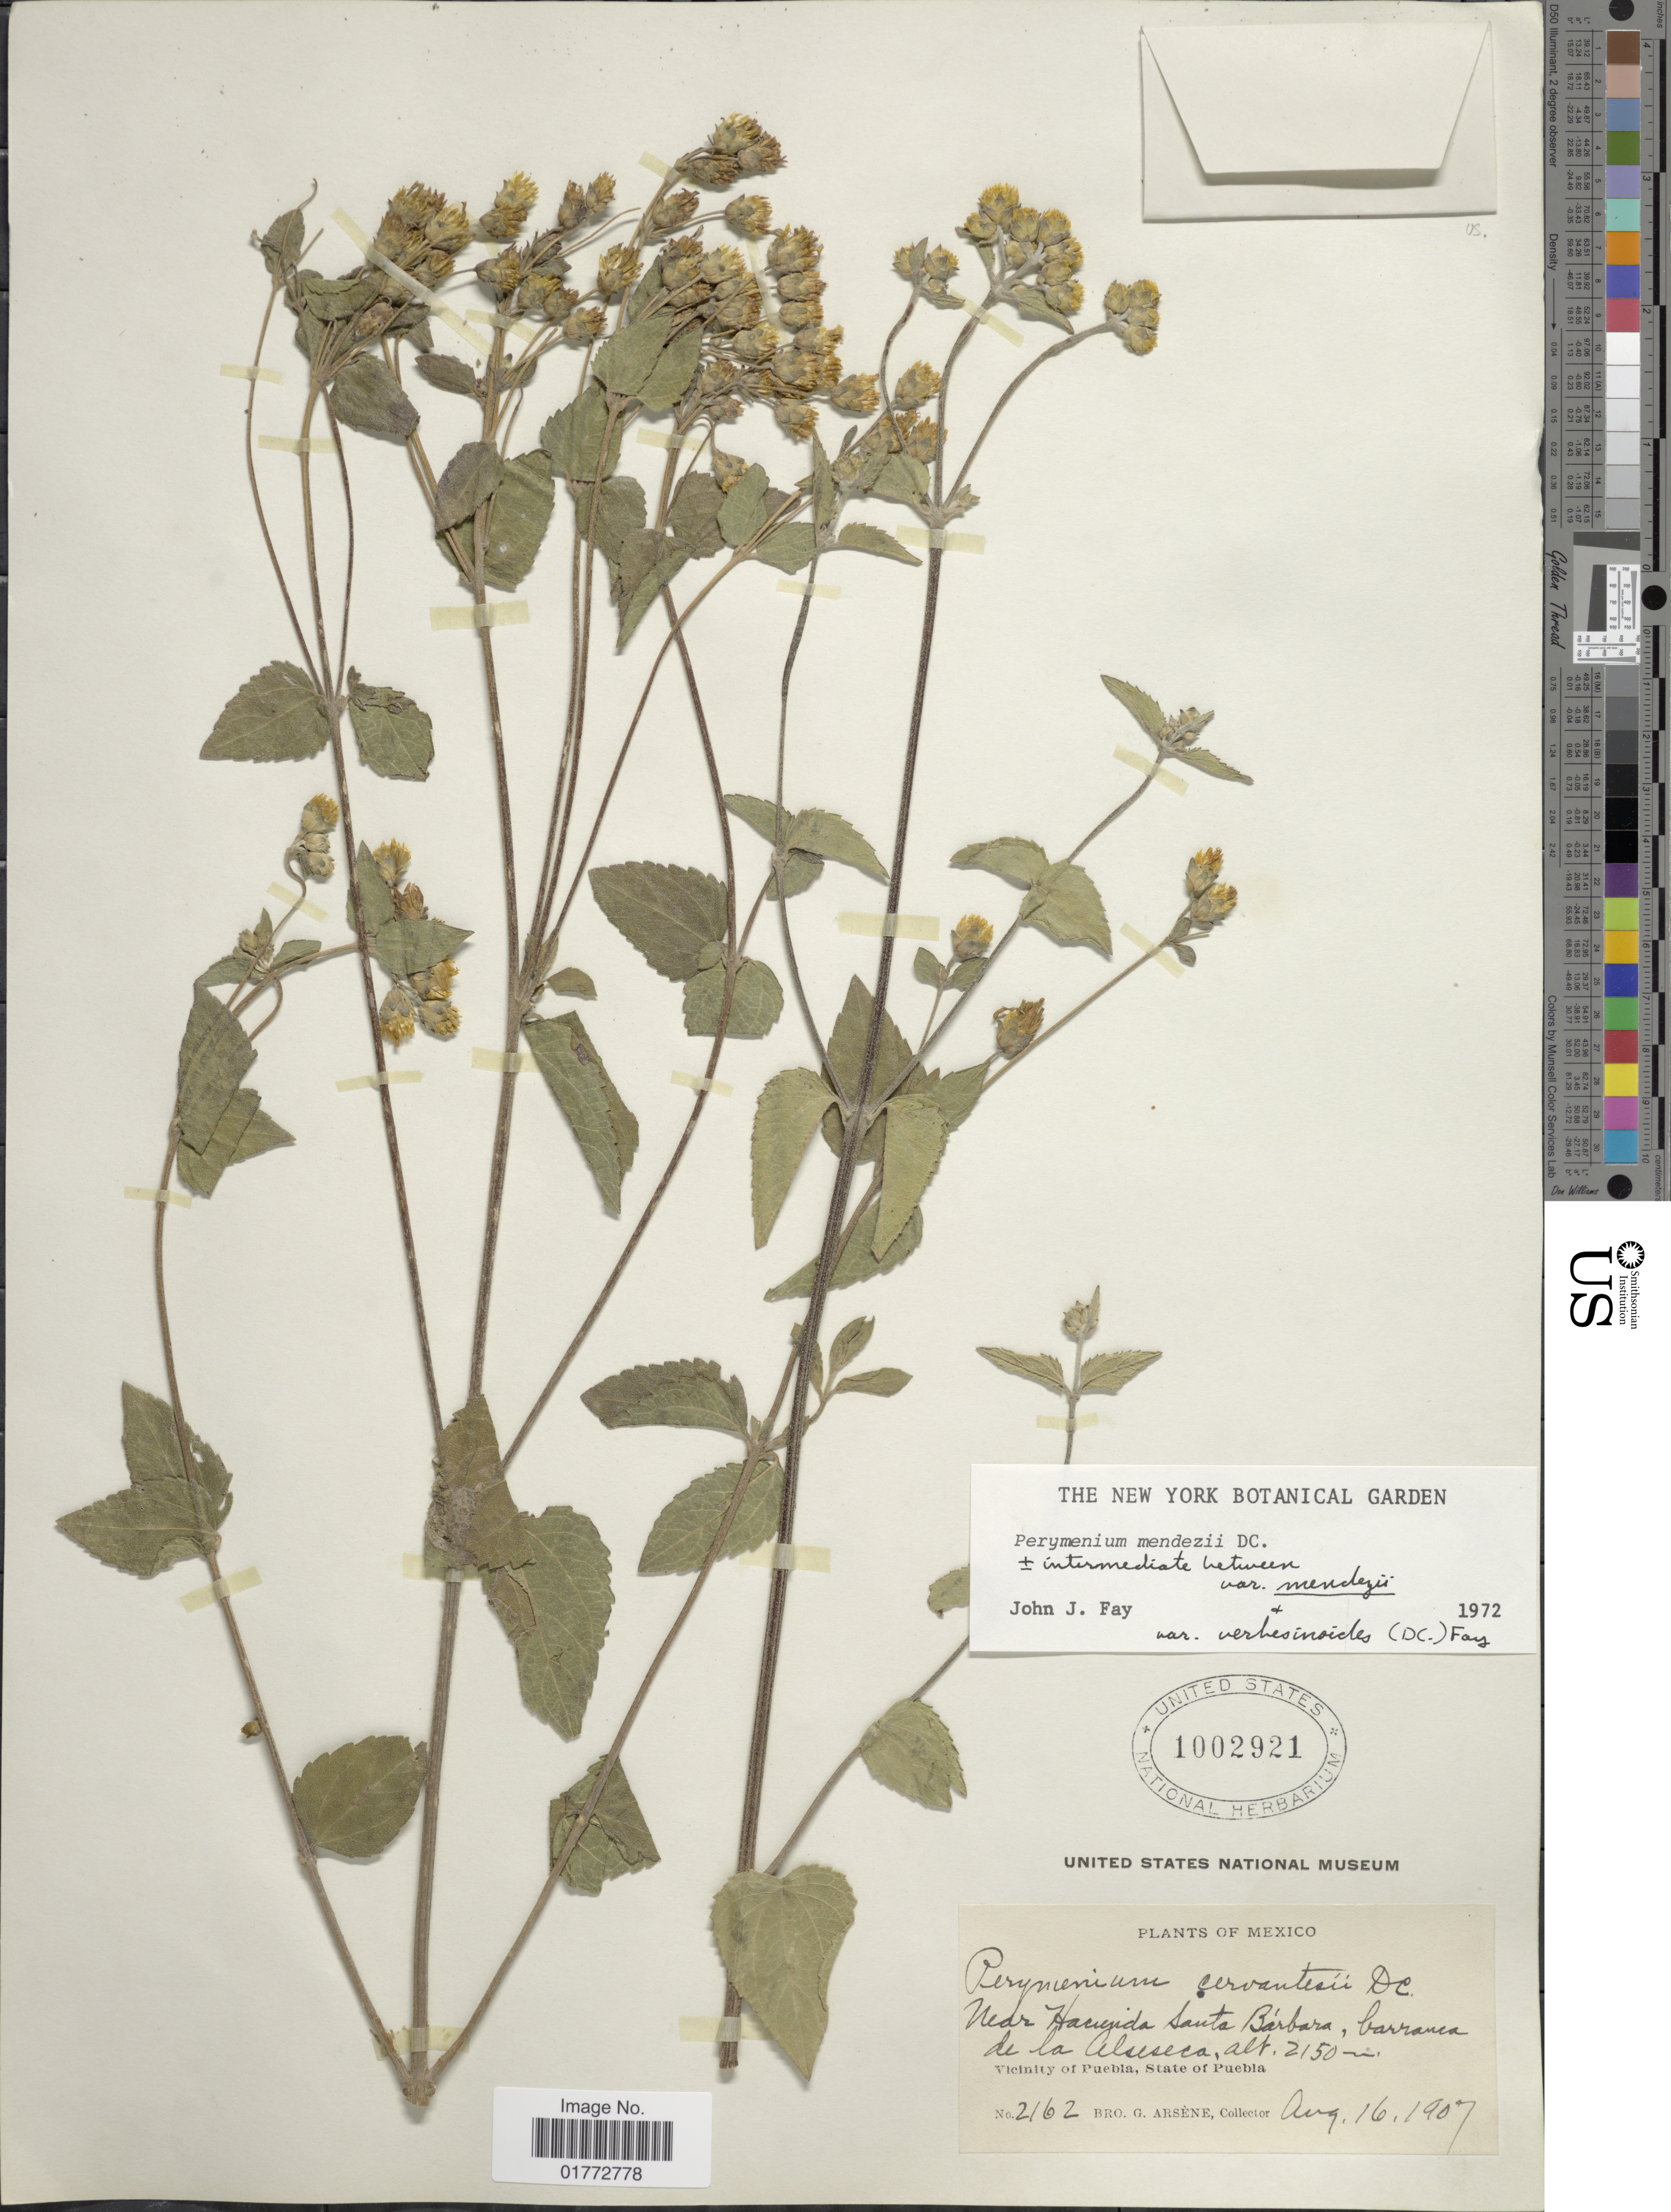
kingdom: Plantae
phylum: Tracheophyta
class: Magnoliopsida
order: Asterales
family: Asteraceae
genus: Perymenium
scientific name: Perymenium mendezii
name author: DC.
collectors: Bro. G. Arsène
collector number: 2162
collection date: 1907-08-16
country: Mexico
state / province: Puebla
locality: Near Hacienda Santa Barbara, barranca de la Alseseca, Vicinity of Puebla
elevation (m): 2150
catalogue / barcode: US 1002921